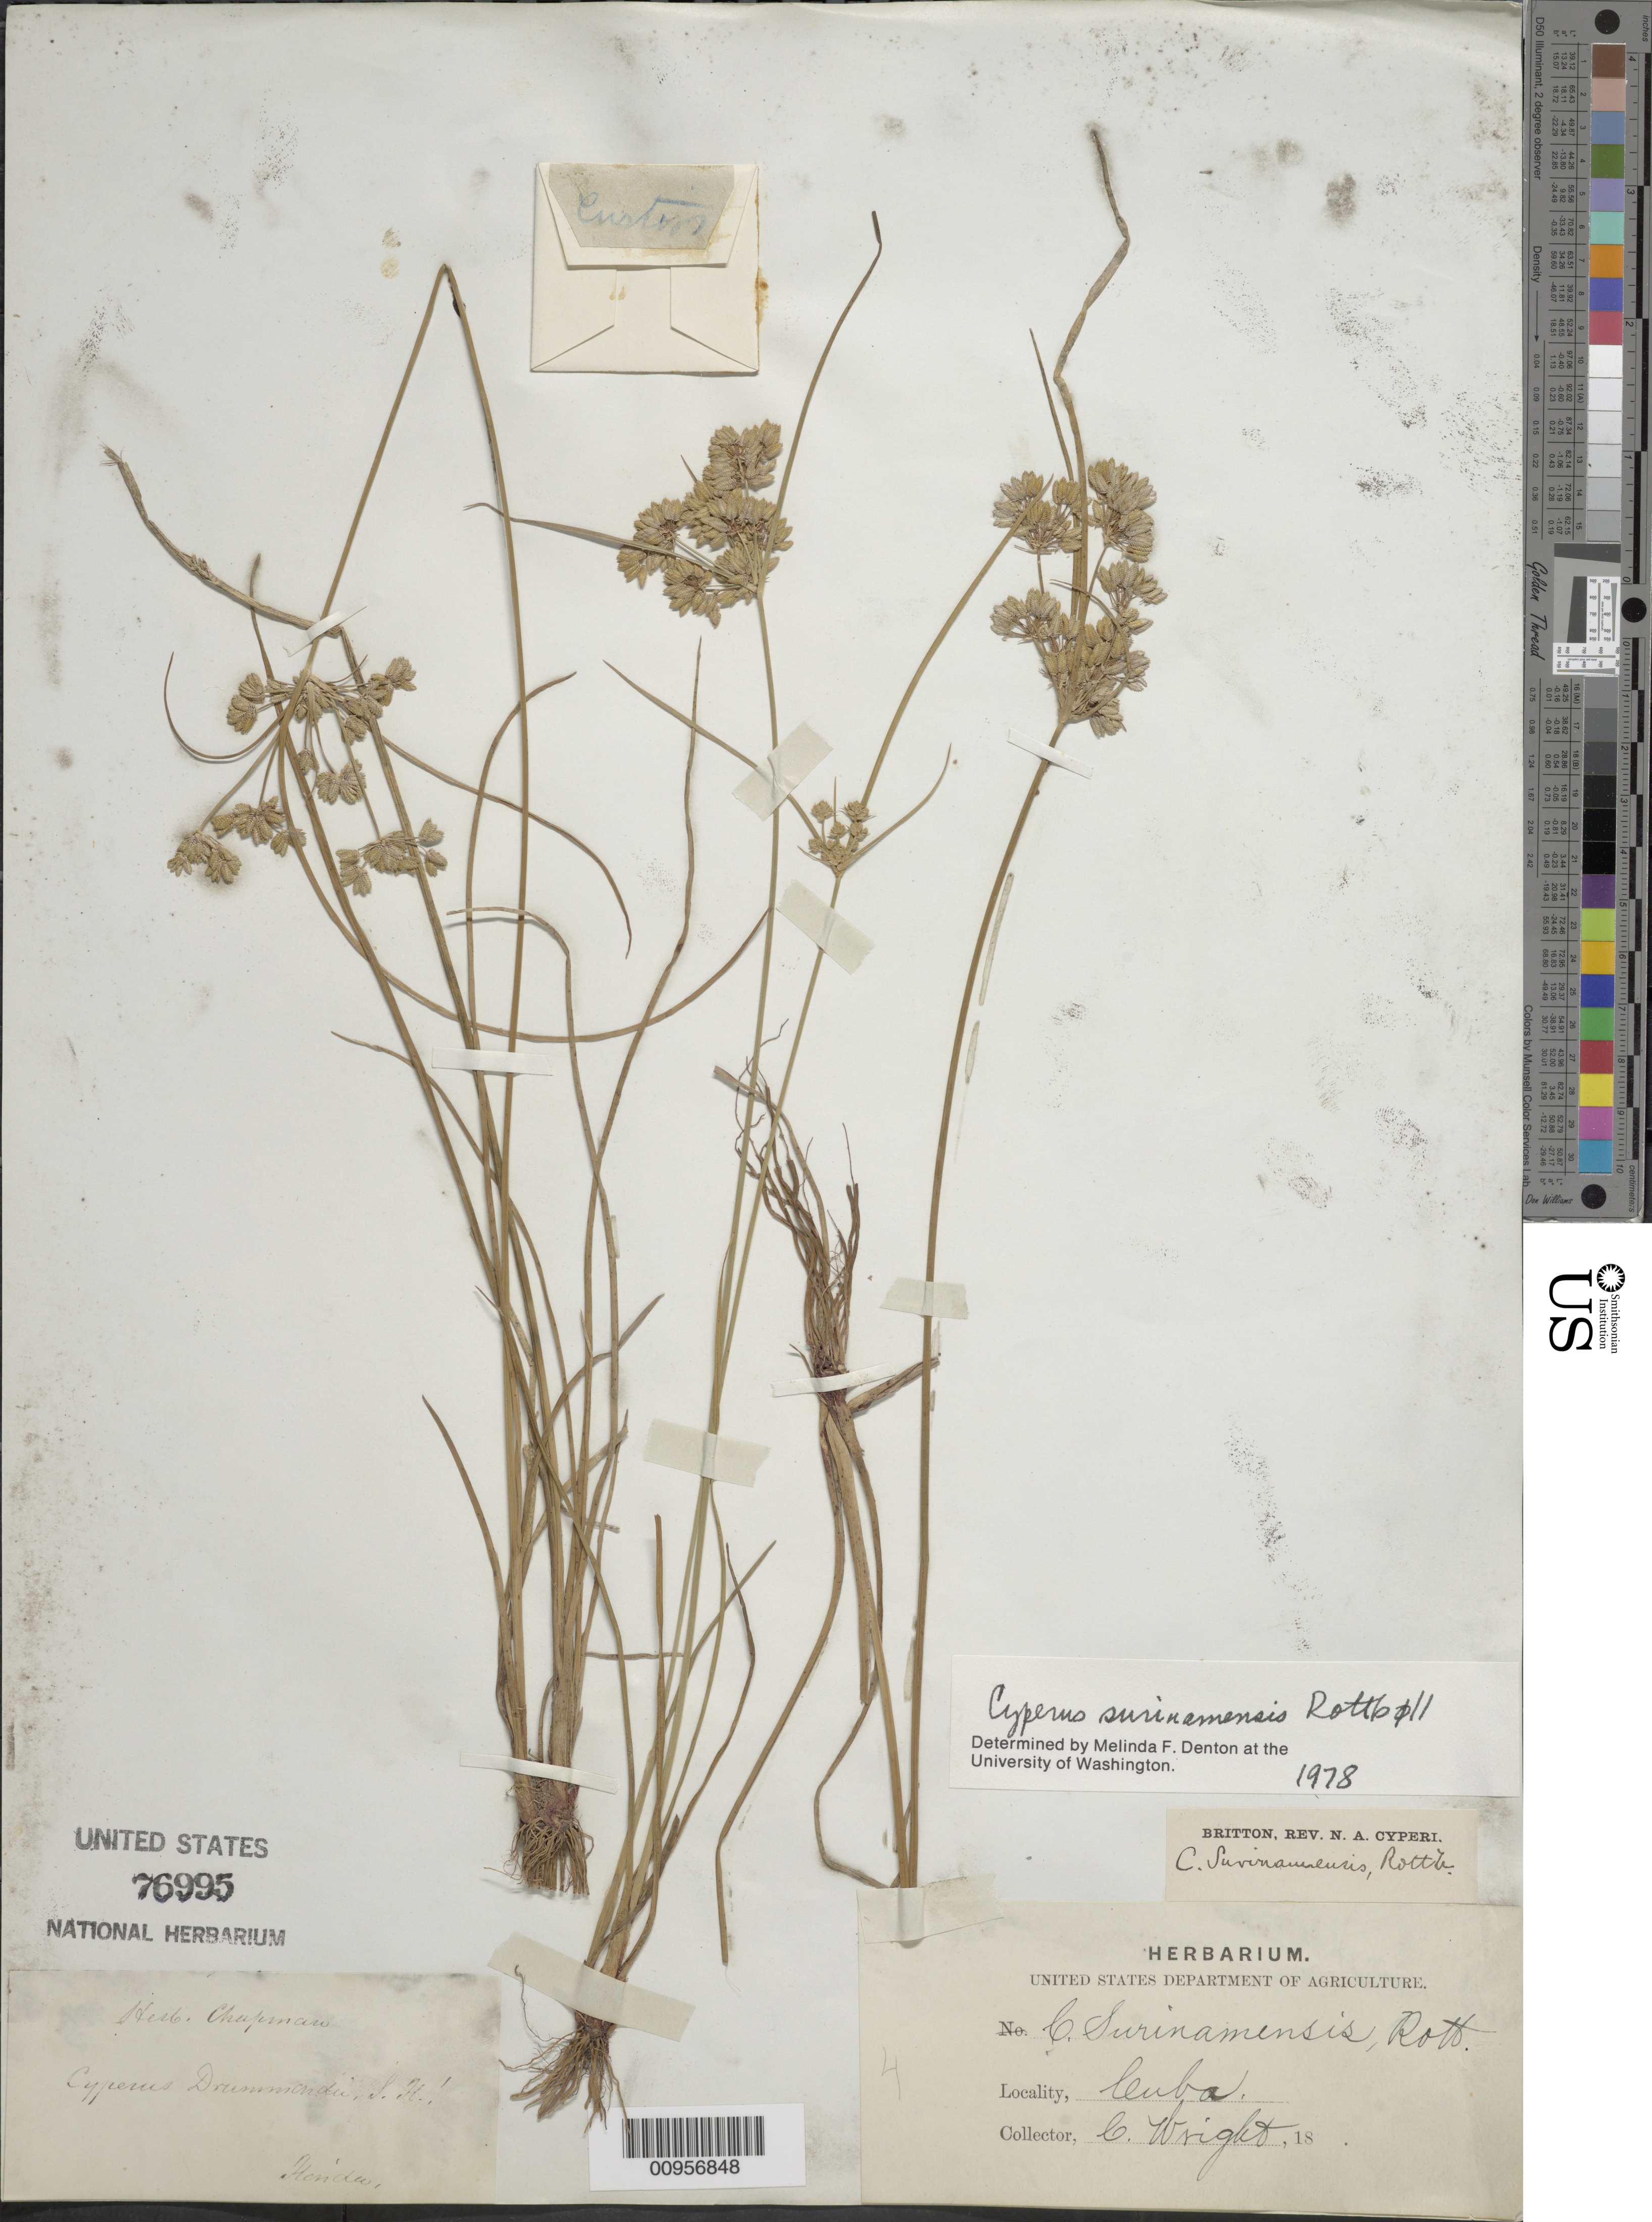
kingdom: Plantae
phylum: Tracheophyta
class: Liliopsida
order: Poales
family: Cyperaceae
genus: Cyperus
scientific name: Cyperus surinamensis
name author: Rottb.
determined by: Denton, M. F.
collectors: C. Wright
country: Cuba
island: Cuba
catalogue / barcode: US 76995